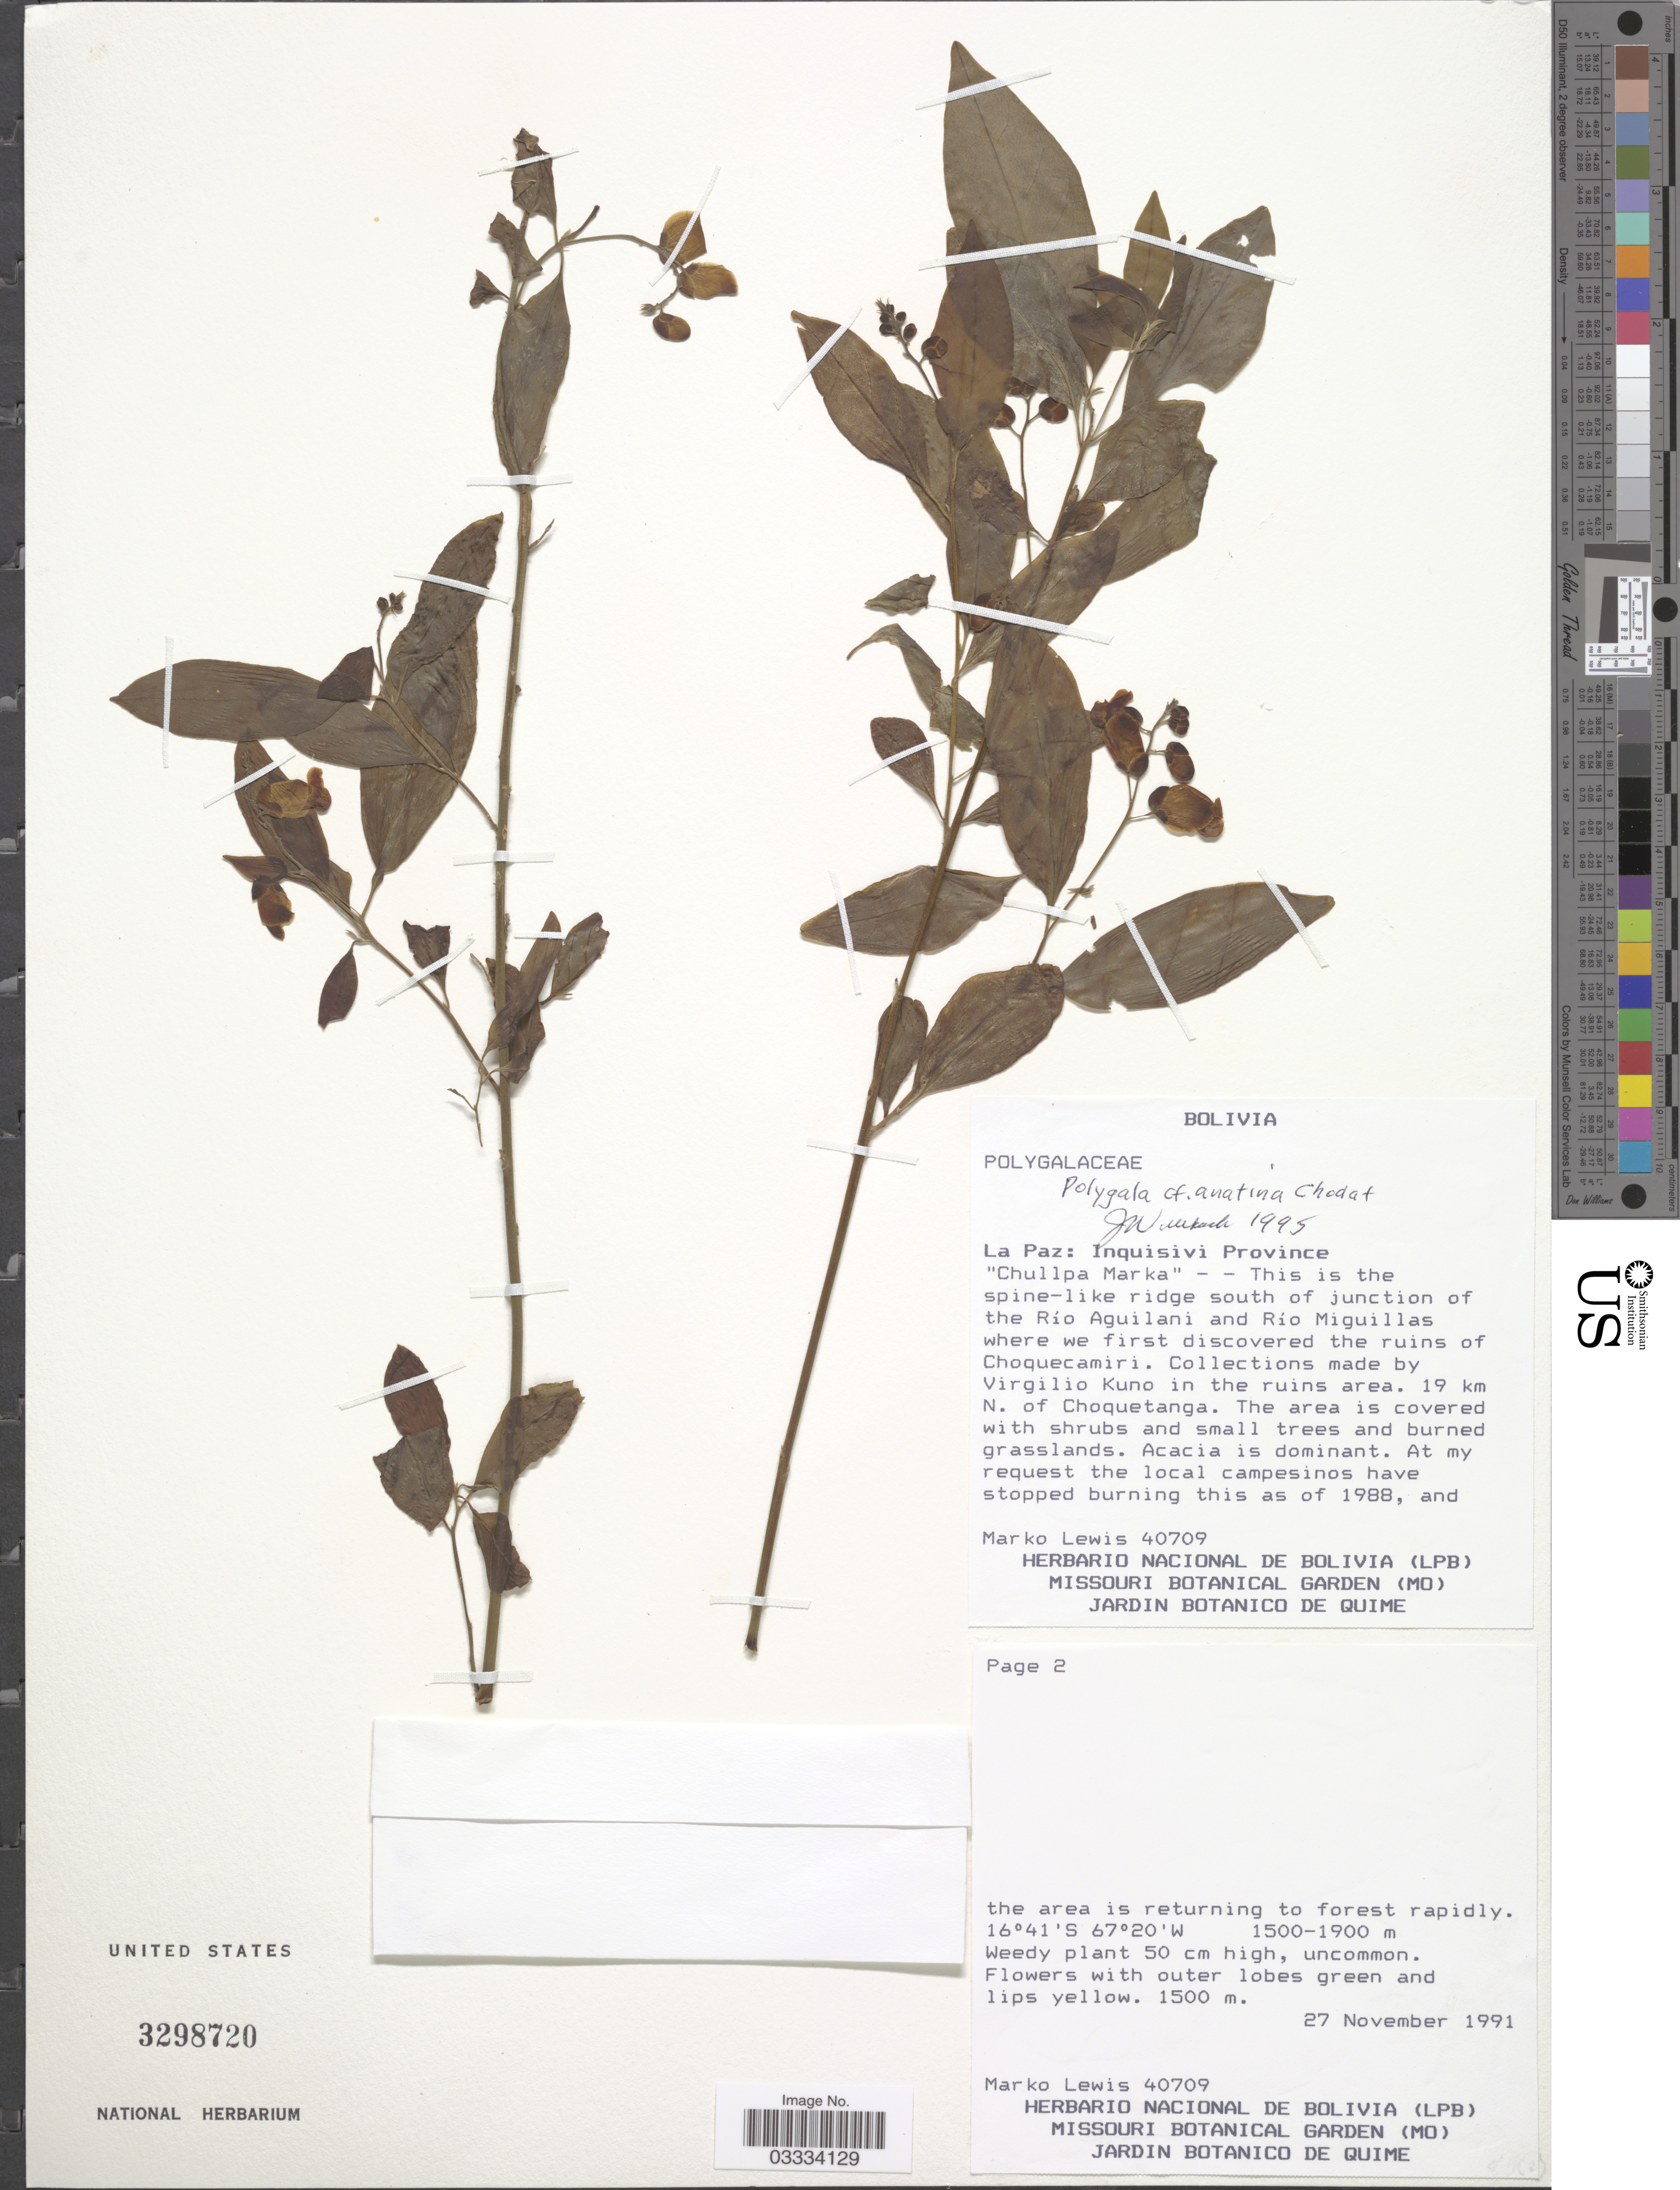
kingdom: Plantae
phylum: Tracheophyta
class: Magnoliopsida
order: Fabales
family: Polygalaceae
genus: Caamembeca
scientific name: Caamembeca andina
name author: (A.W. Benn.) J.F.B. Pastore & Mabb.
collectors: M. A. Lewis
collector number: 40709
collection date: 1991-11-27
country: Bolivia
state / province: La Paz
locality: Inquisivi Province. "Chullpa Marka" - - This is the spine-like ridge south of junction of the Río Aguilani and Río Miguillas where we first discovered the ruins of Choquecamiri.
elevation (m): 1500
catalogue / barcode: US 3298720